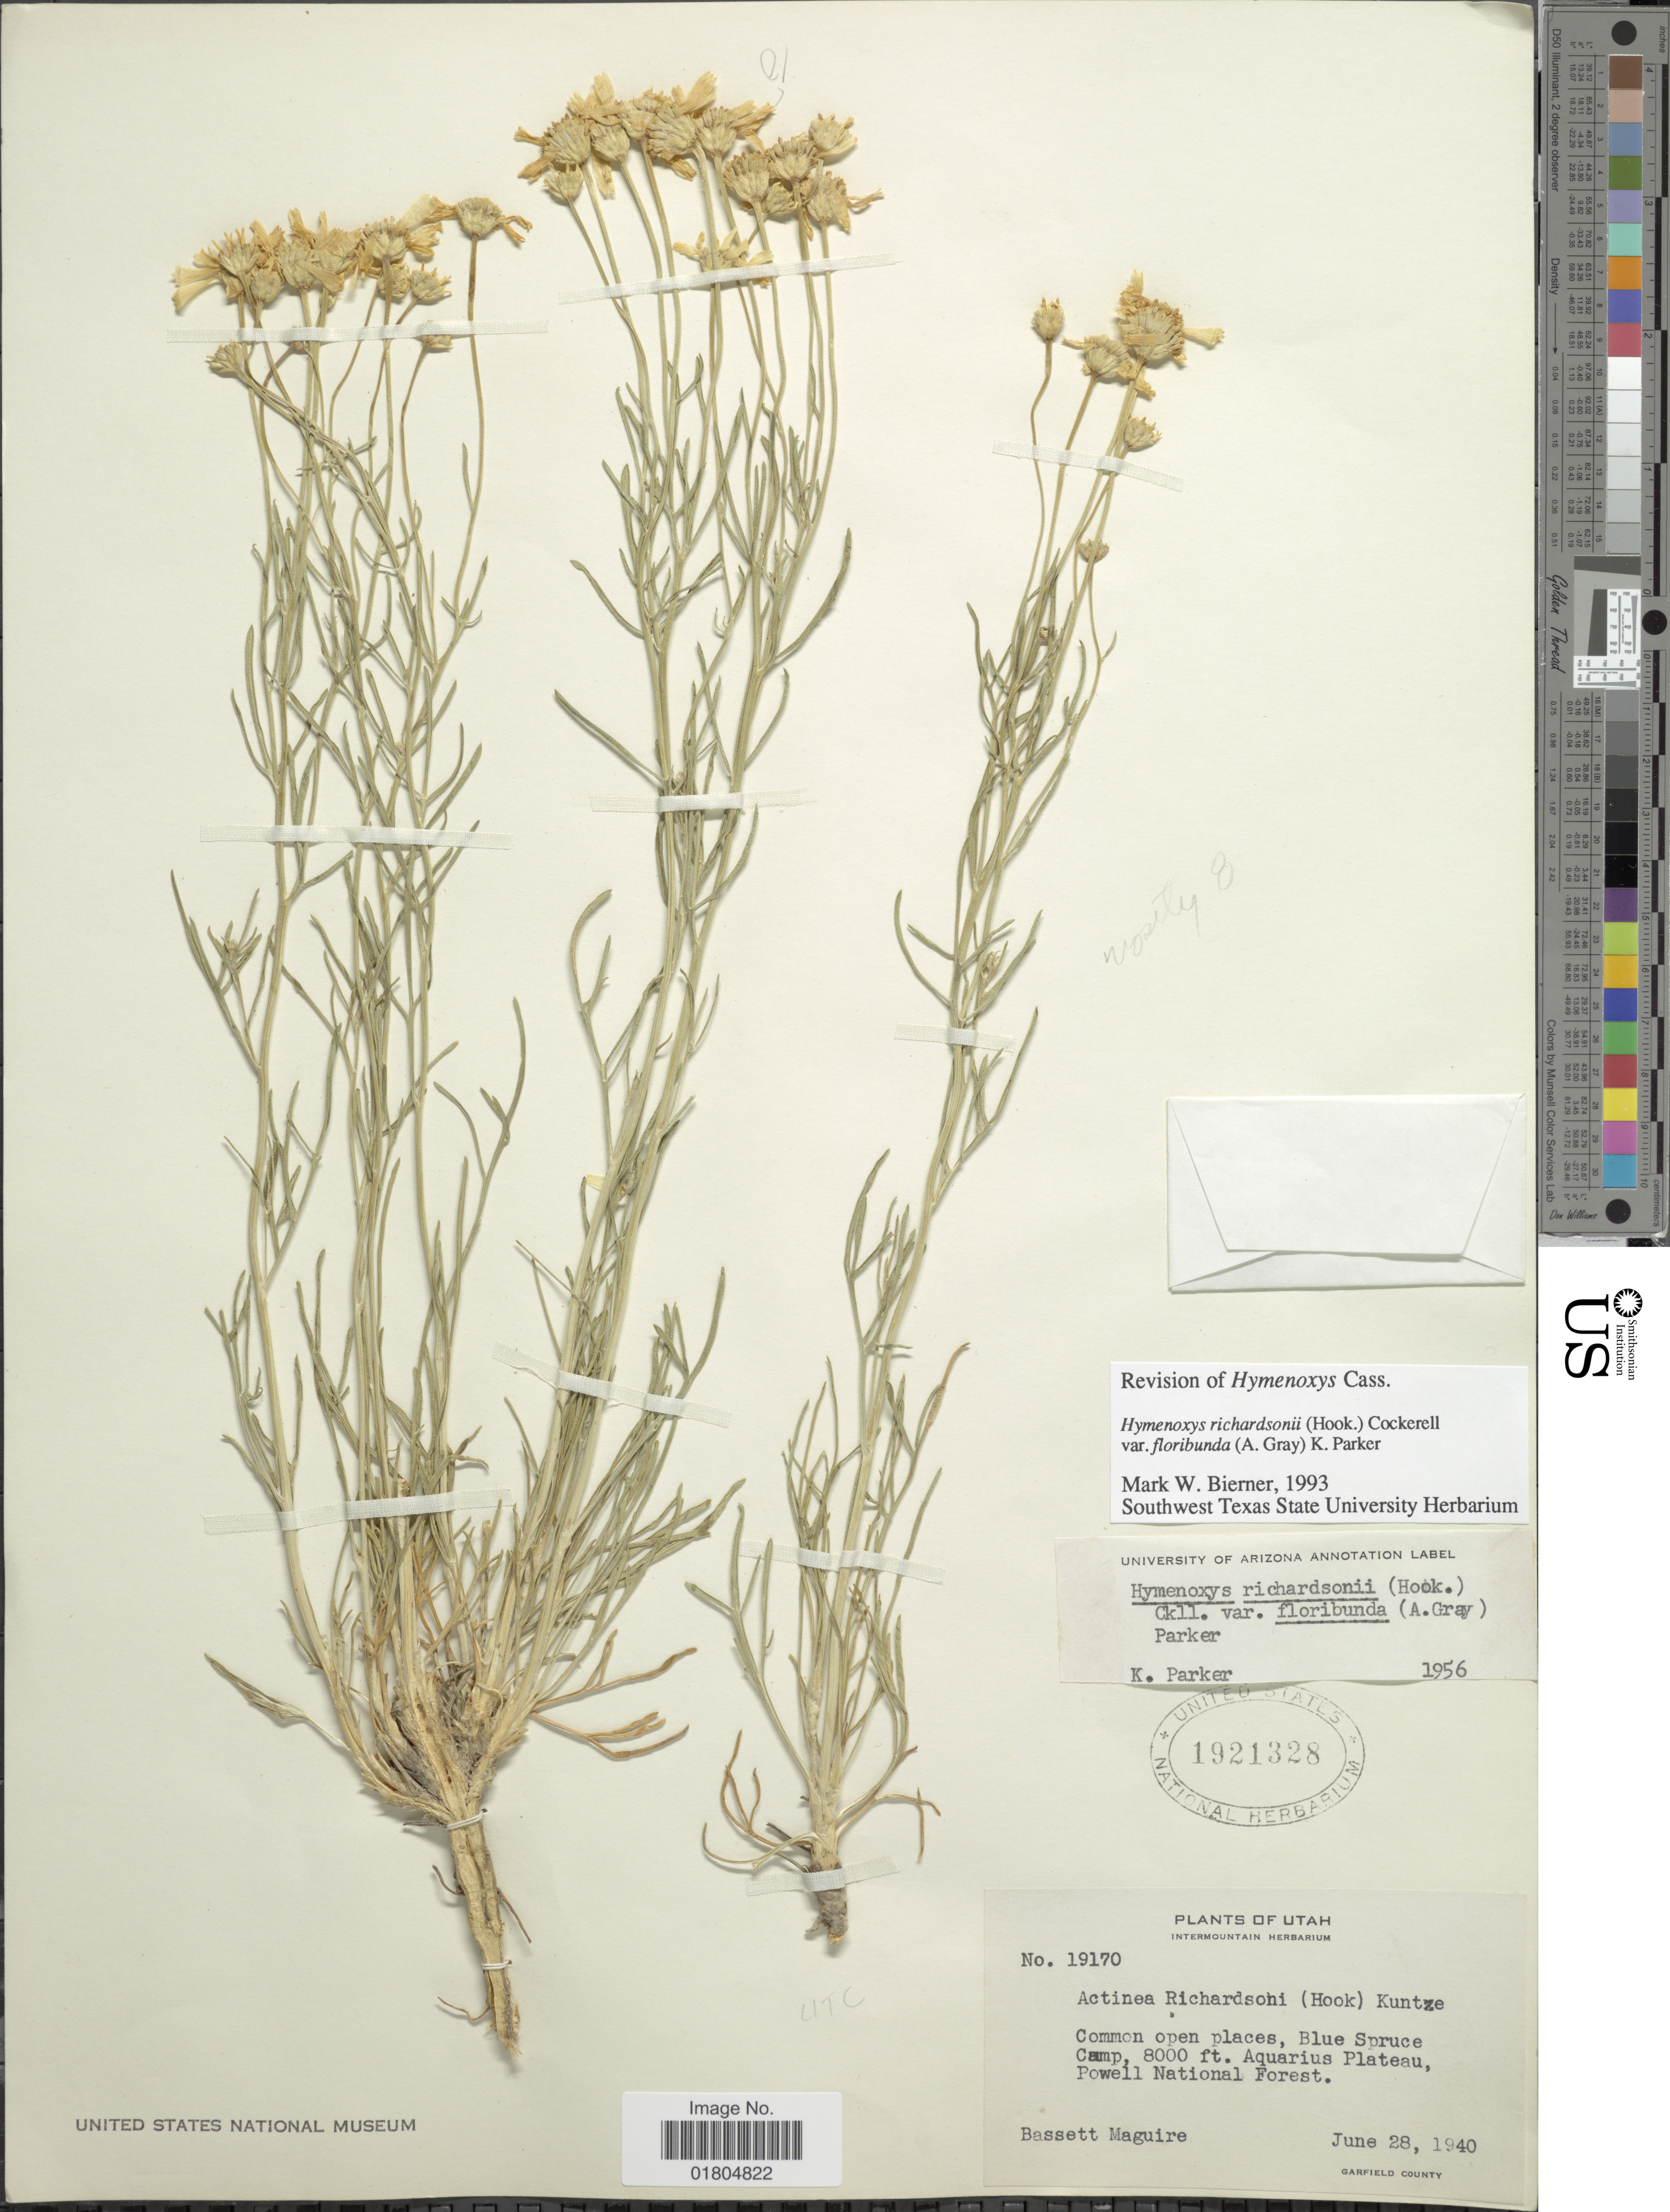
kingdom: Plantae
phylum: Tracheophyta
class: Magnoliopsida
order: Asterales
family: Asteraceae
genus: Hymenoxys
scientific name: Hymenoxys richardsonii var. floribunda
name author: (A. Gray) K.F. Parker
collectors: B. Maguire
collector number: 19170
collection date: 1940-06-28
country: United States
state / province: Utah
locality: Blue Spruce Camp, Aquarius Plateau, Powell National Forest. Garfield County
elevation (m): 2438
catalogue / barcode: US 1921328